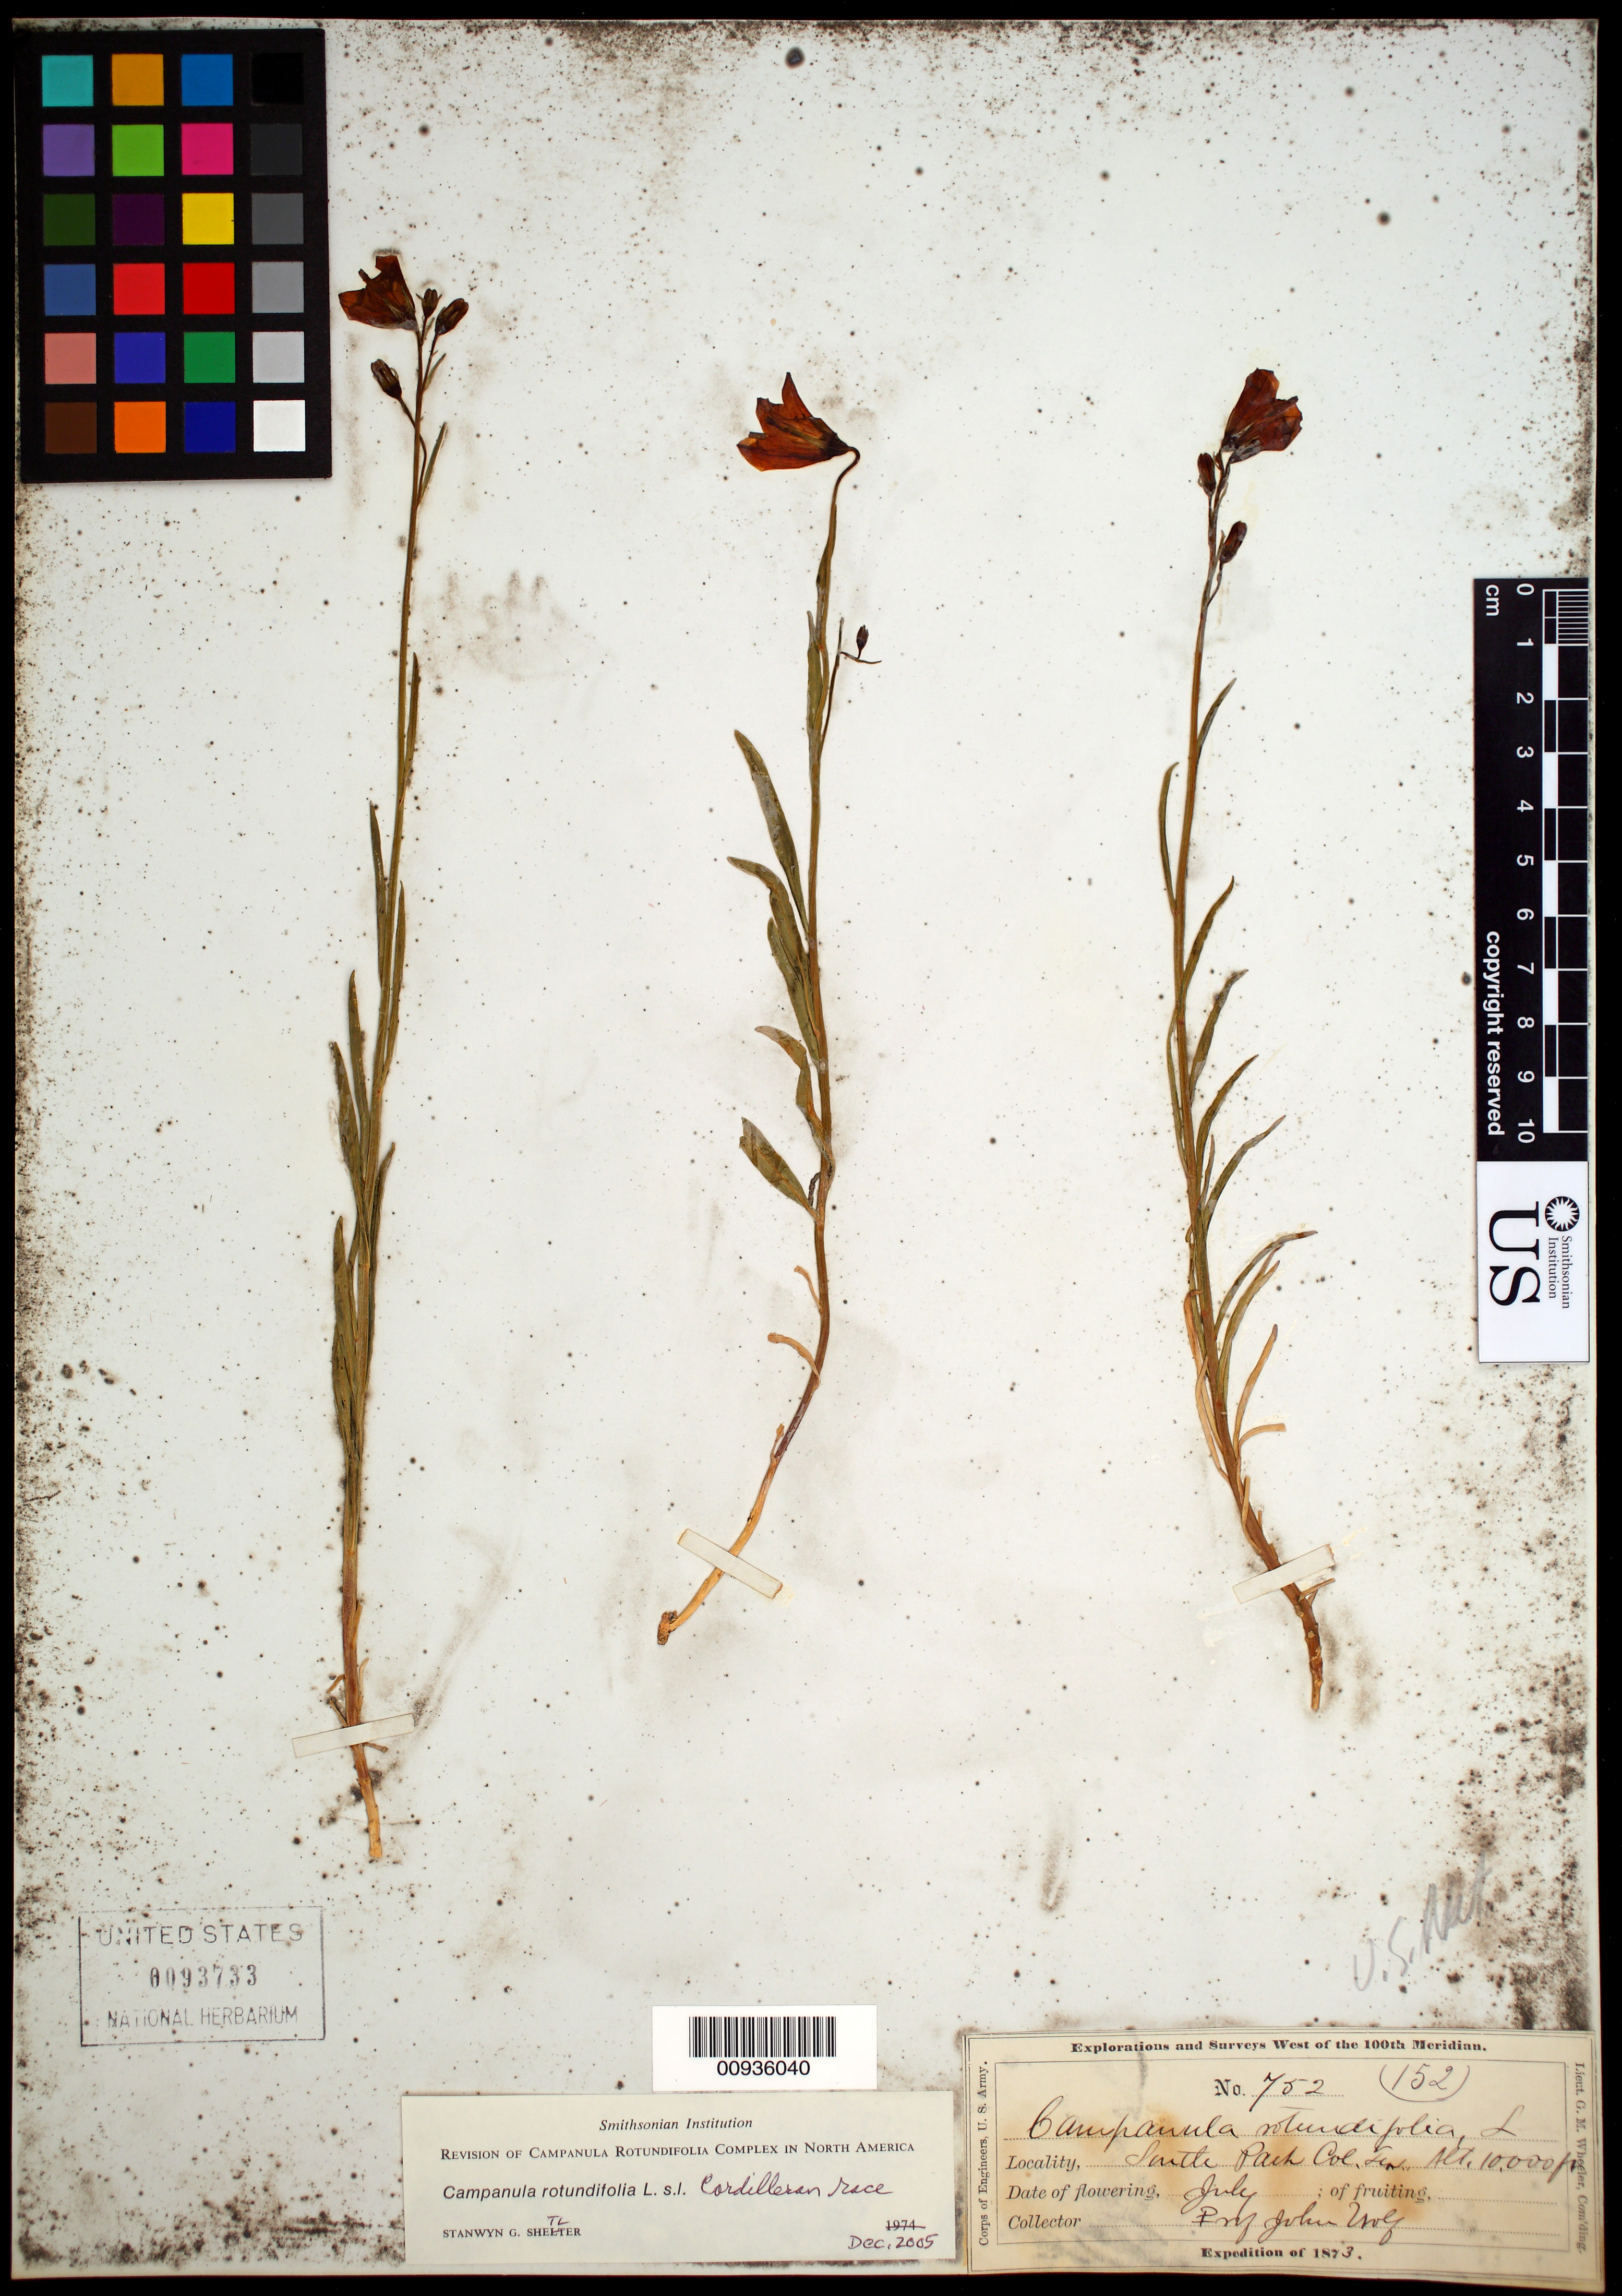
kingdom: Plantae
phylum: Tracheophyta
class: Magnoliopsida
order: Asterales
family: Campanulaceae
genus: Campanula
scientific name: Campanula rotundifolia L. Cordilleran race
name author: L.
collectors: J. Wolf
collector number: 752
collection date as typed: Jul 1873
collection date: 1873-07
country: United States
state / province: Colorado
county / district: Park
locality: South Park.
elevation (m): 3048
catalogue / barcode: US 93733